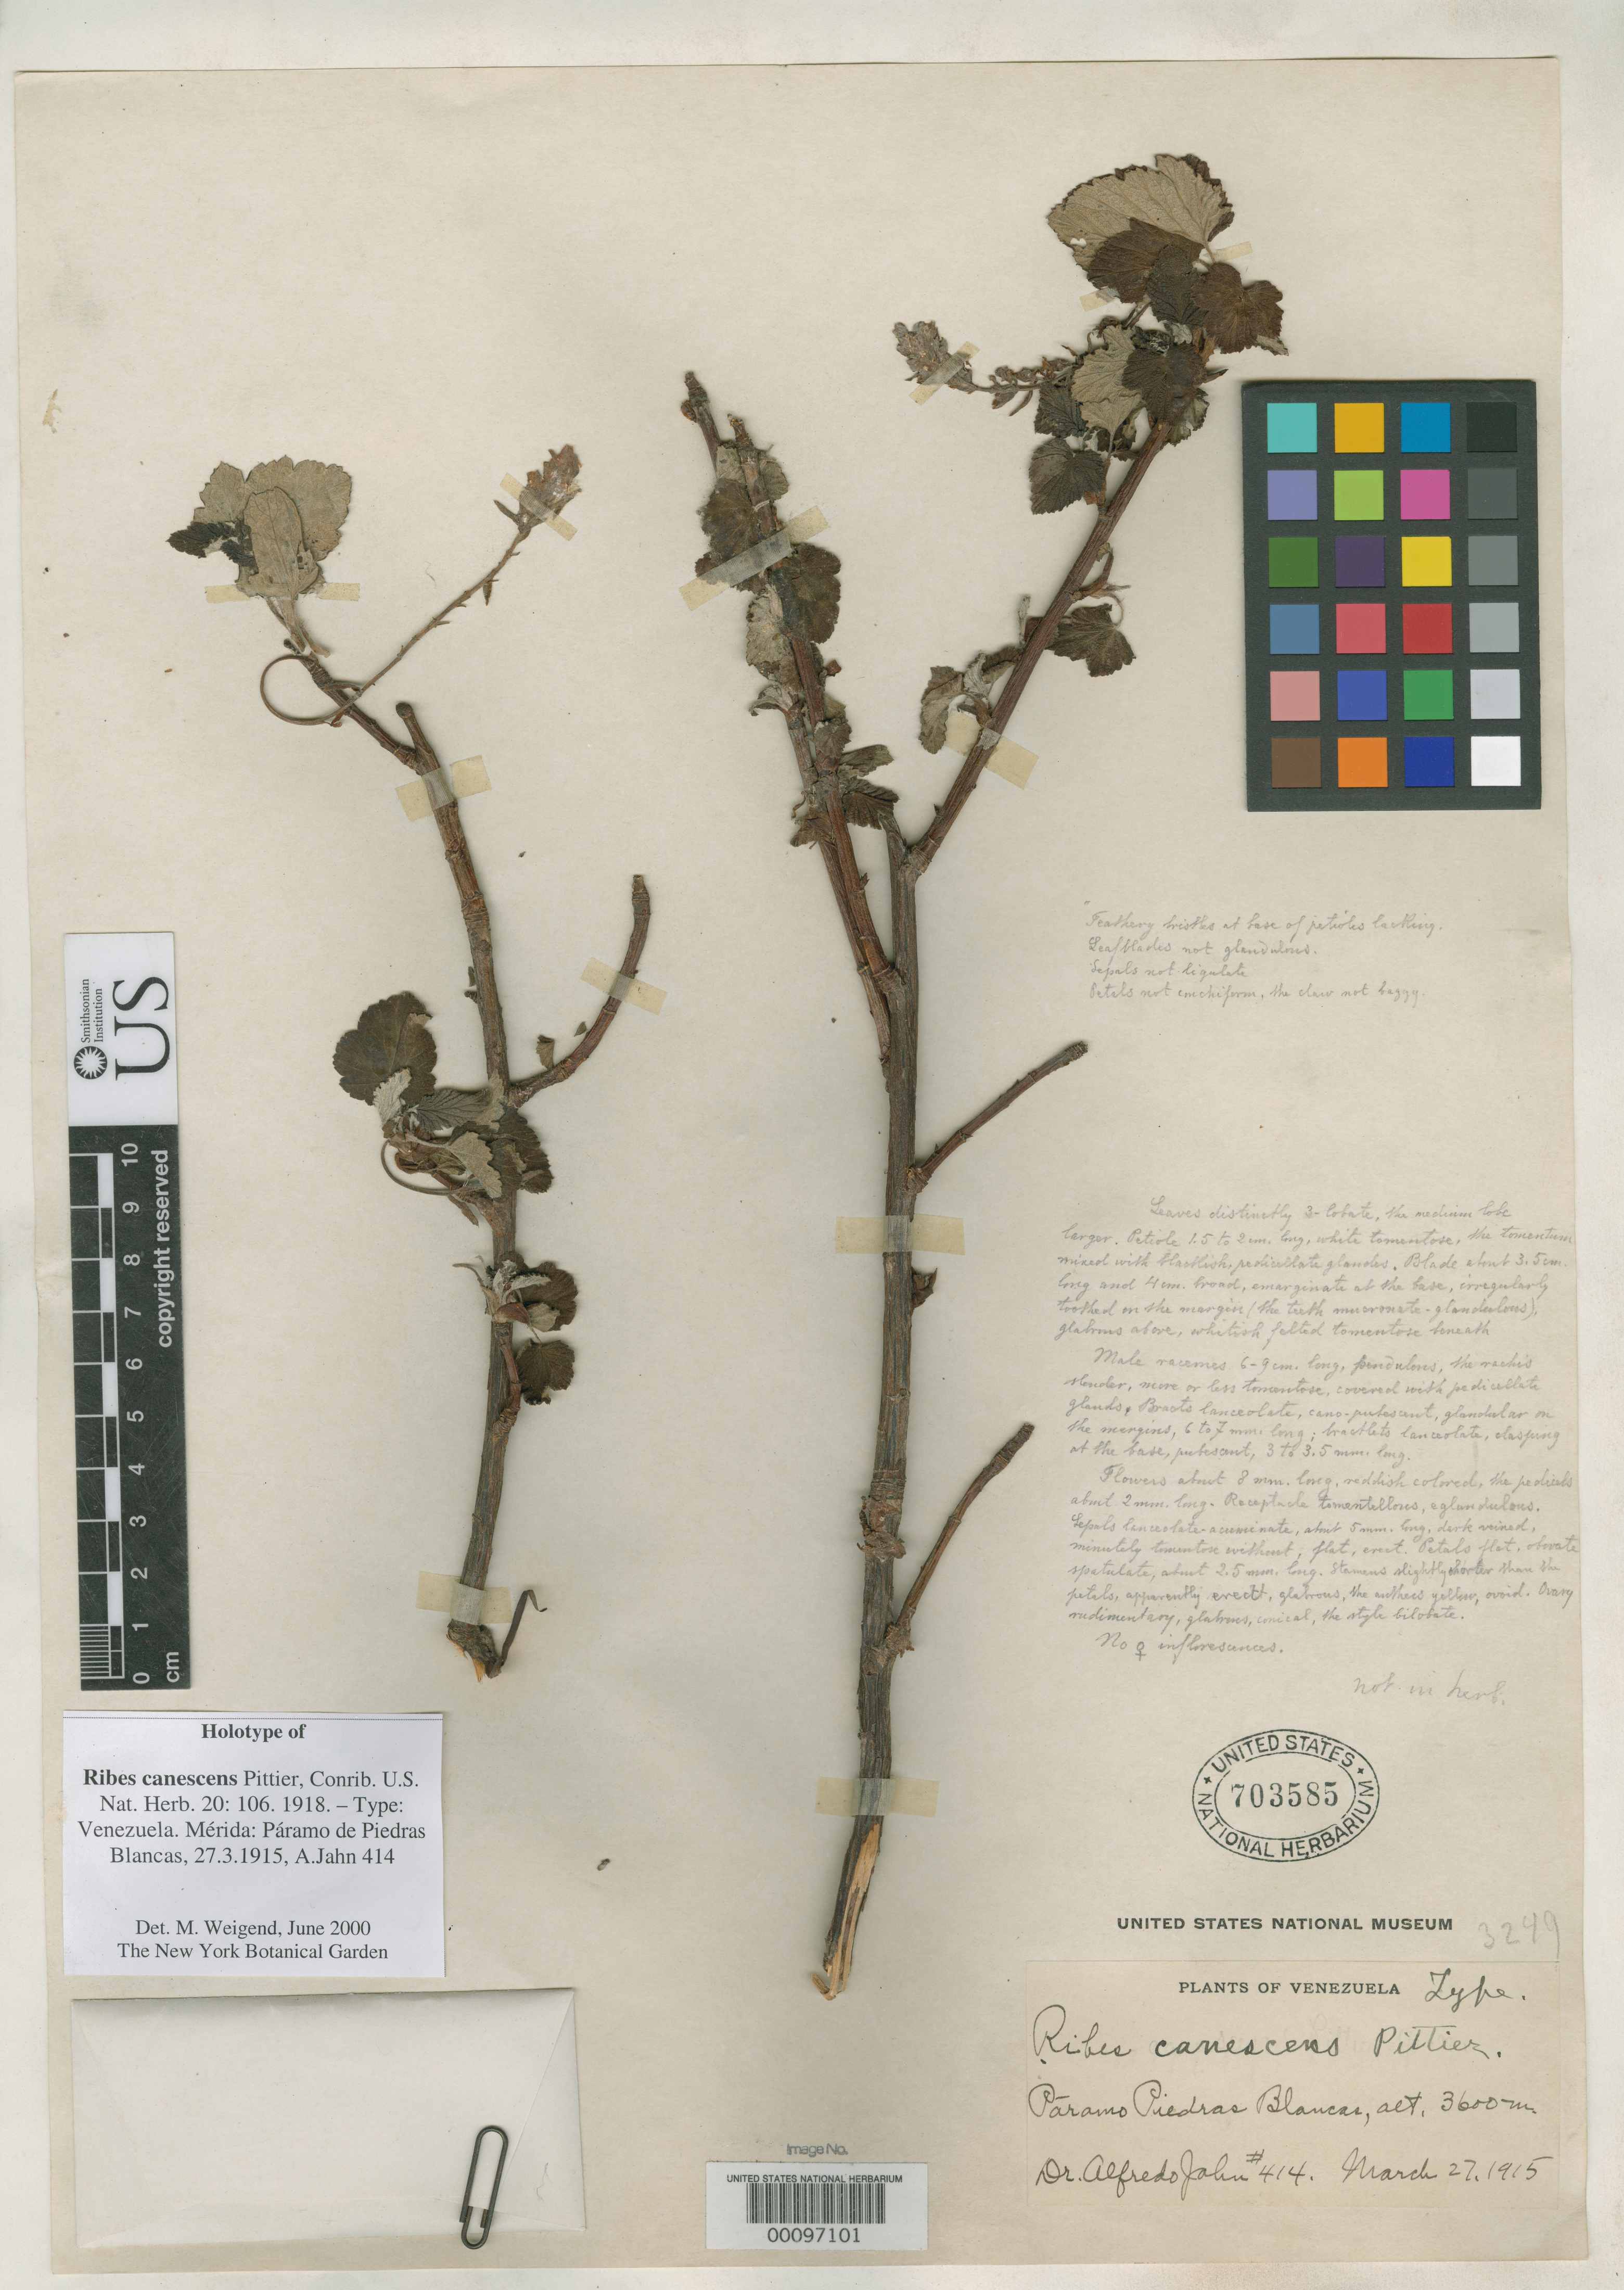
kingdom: Plantae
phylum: Tracheophyta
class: Magnoliopsida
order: Saxifragales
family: Grossulariaceae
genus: Ribes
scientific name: Ribes canescens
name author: Pittier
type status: Holotype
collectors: A. Jahn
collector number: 414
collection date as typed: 27 Mar 1915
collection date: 1915-03-27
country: Venezuela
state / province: Mérida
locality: Paramo de Piedras Blancas, Andes.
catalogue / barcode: US 703585